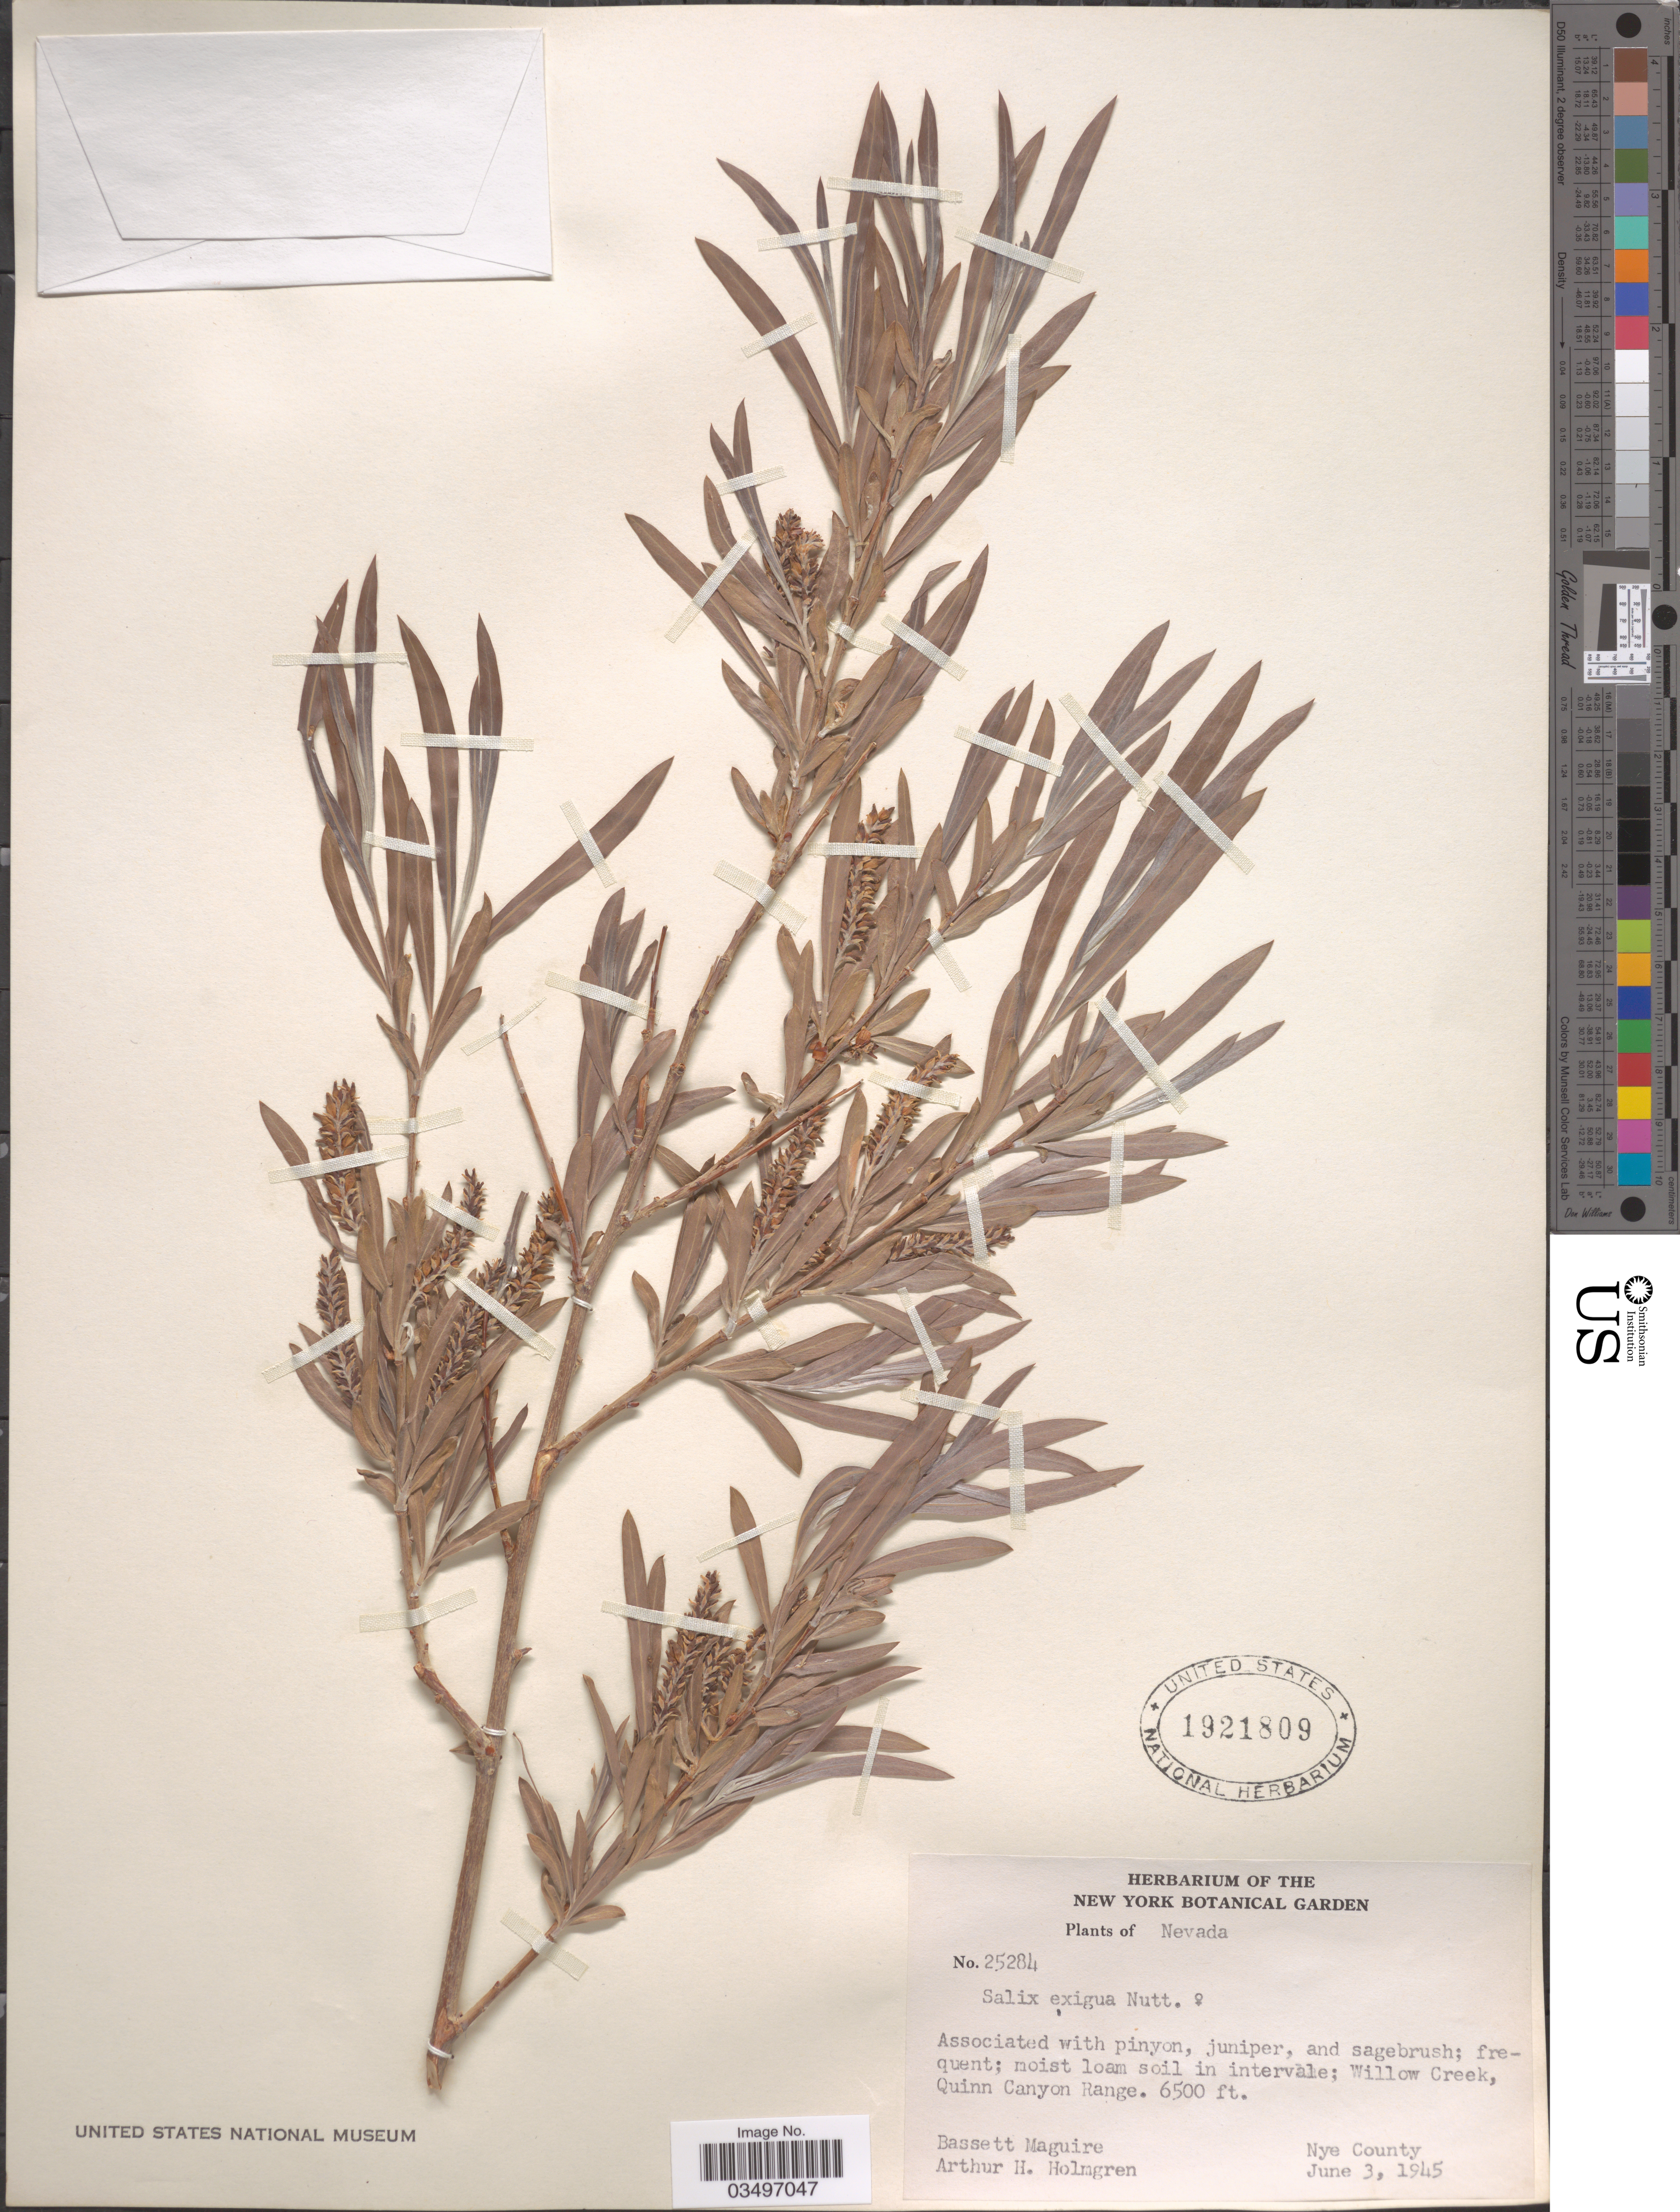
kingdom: Plantae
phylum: Tracheophyta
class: Magnoliopsida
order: Malpighiales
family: Salicaceae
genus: Salix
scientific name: Salix exigua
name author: Nutt.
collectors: B. Maguire & A. H. Holmgren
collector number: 25284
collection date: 1945-06-03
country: United States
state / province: Nevada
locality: Willow Creek, Quinn Canyon Range. Nye County.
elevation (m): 1981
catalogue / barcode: US 1921809